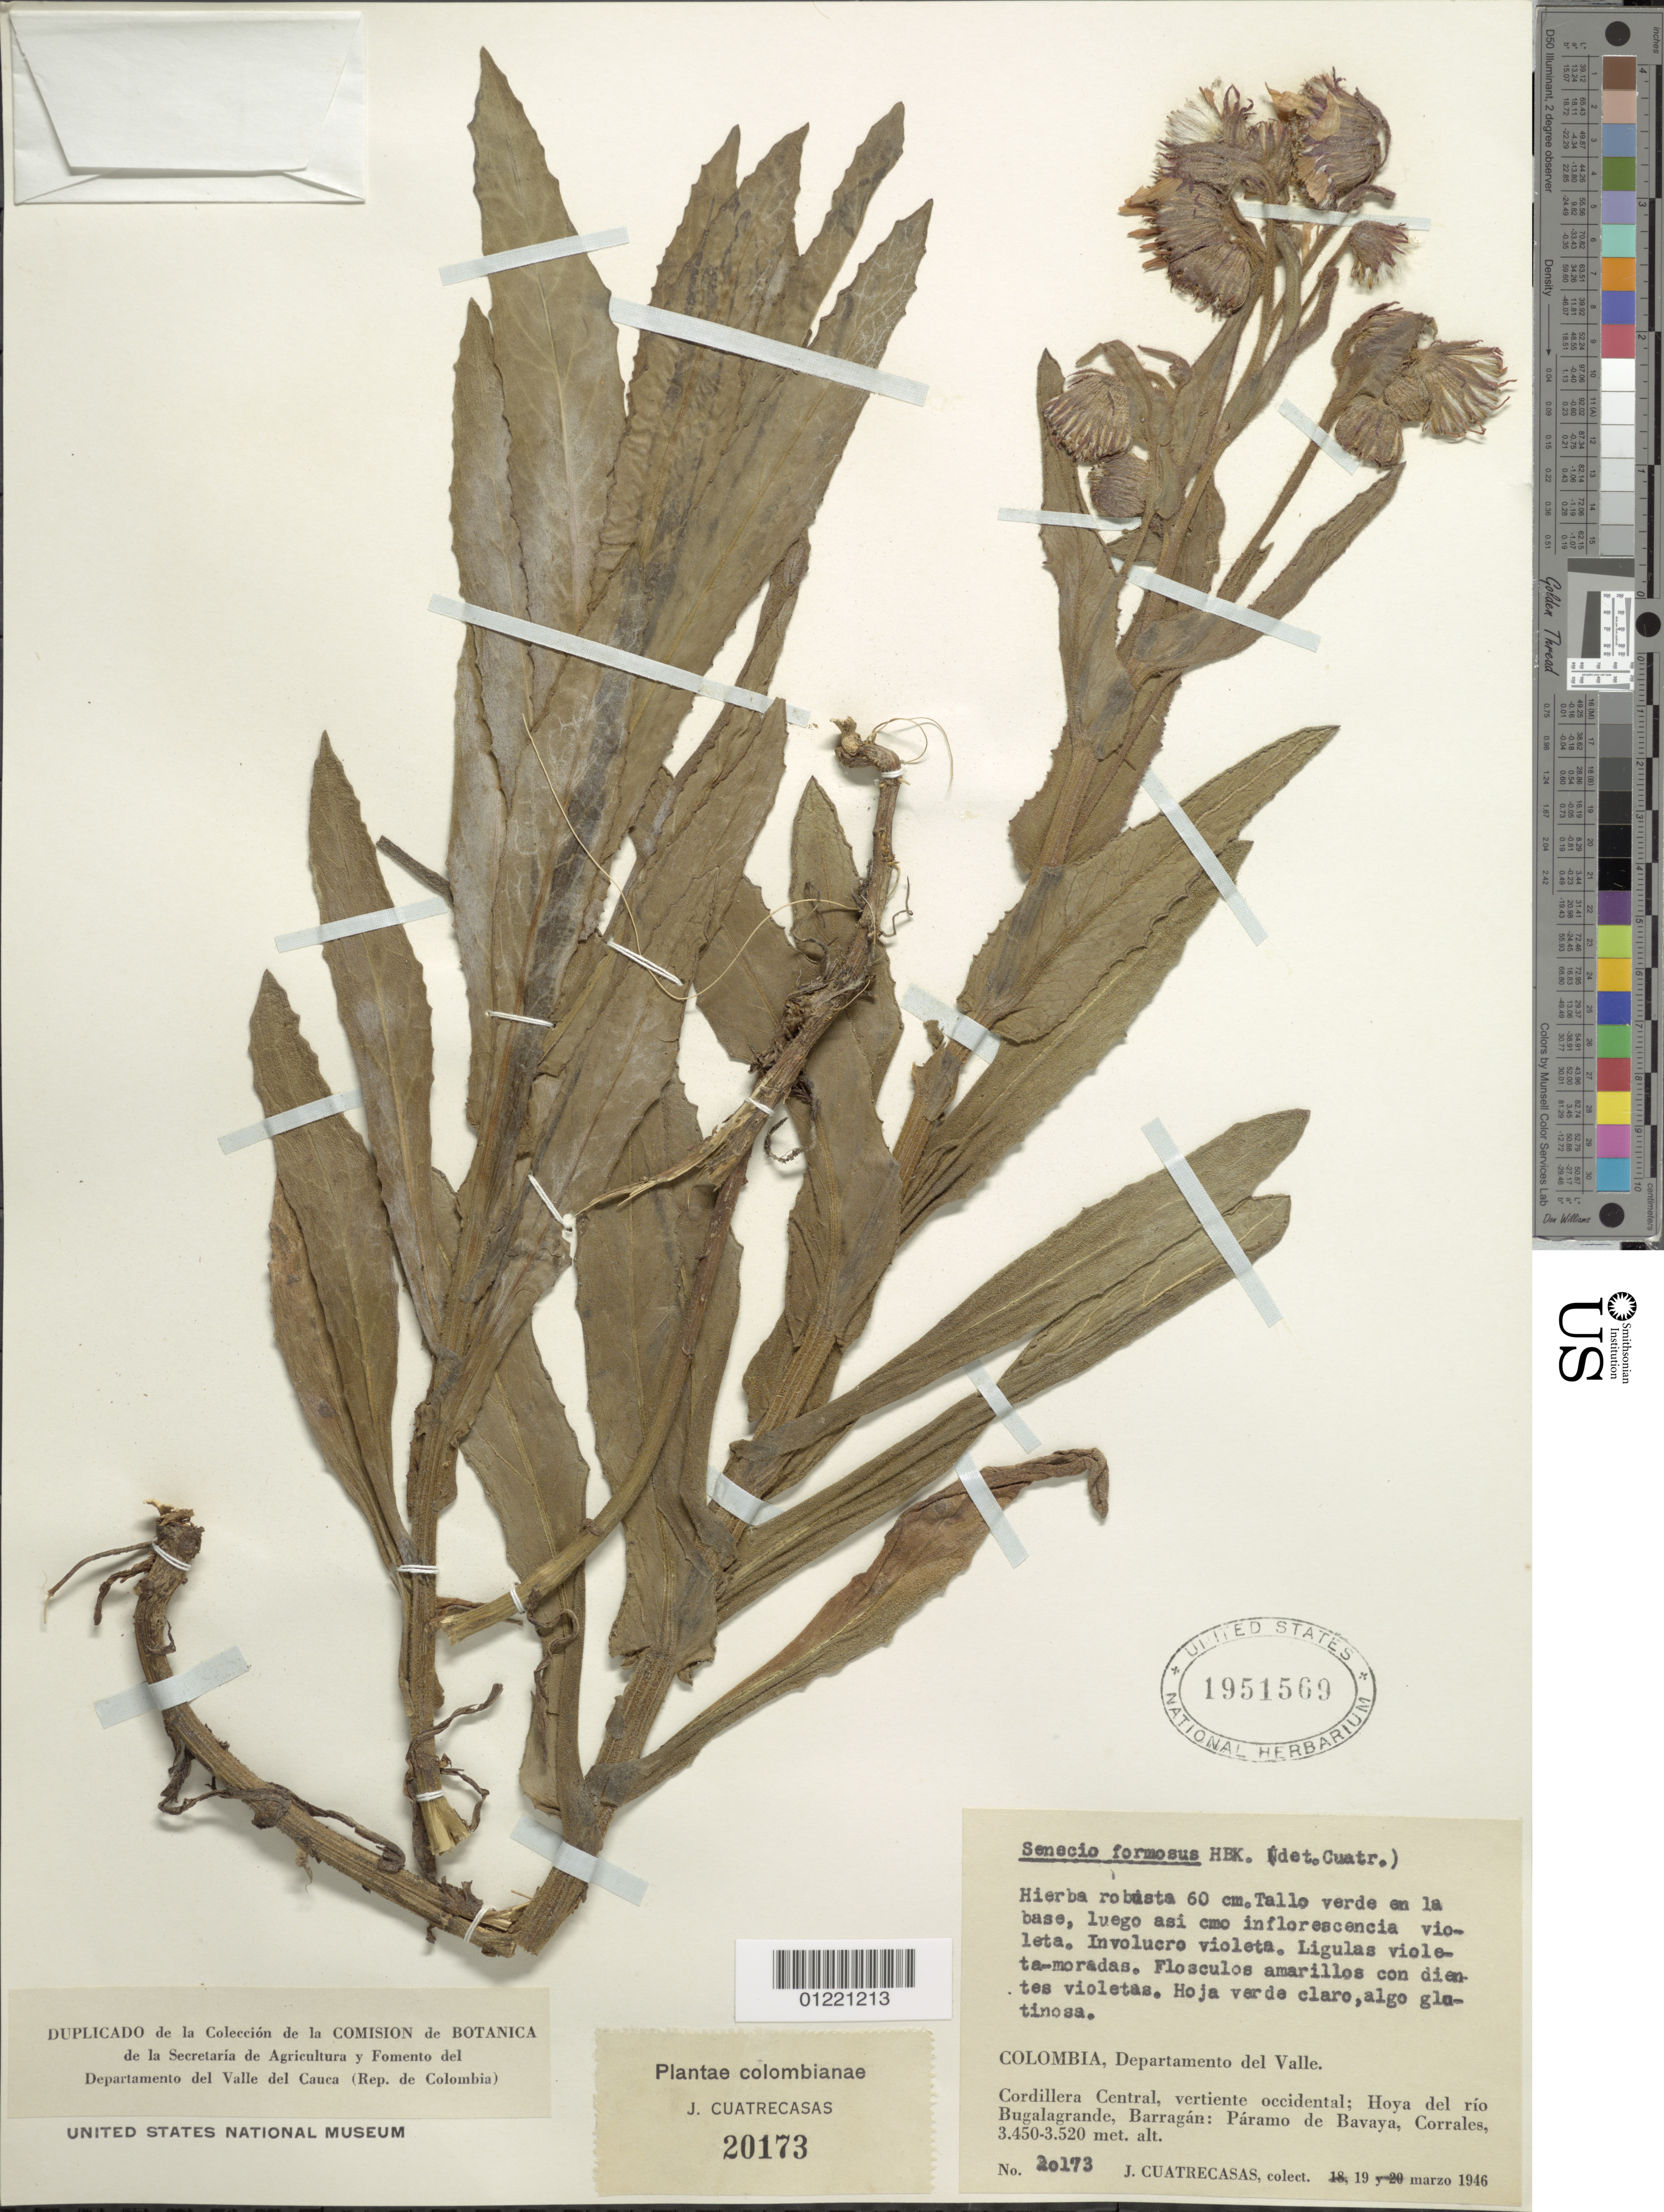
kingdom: Plantae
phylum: Tracheophyta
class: Magnoliopsida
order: Asterales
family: Asteraceae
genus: Senecio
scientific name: Senecio wedglacialis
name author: Cuatrec.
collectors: J. Cuatrecasas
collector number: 20173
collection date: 1946-03-19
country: Colombia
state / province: Valle del Cauca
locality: Cordillera Central, vertiente occidental; Hoya del río Bugalagrande, Brarragán: Páramo de Bavaya, Corrales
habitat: corrales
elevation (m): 3450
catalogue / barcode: US 1951569